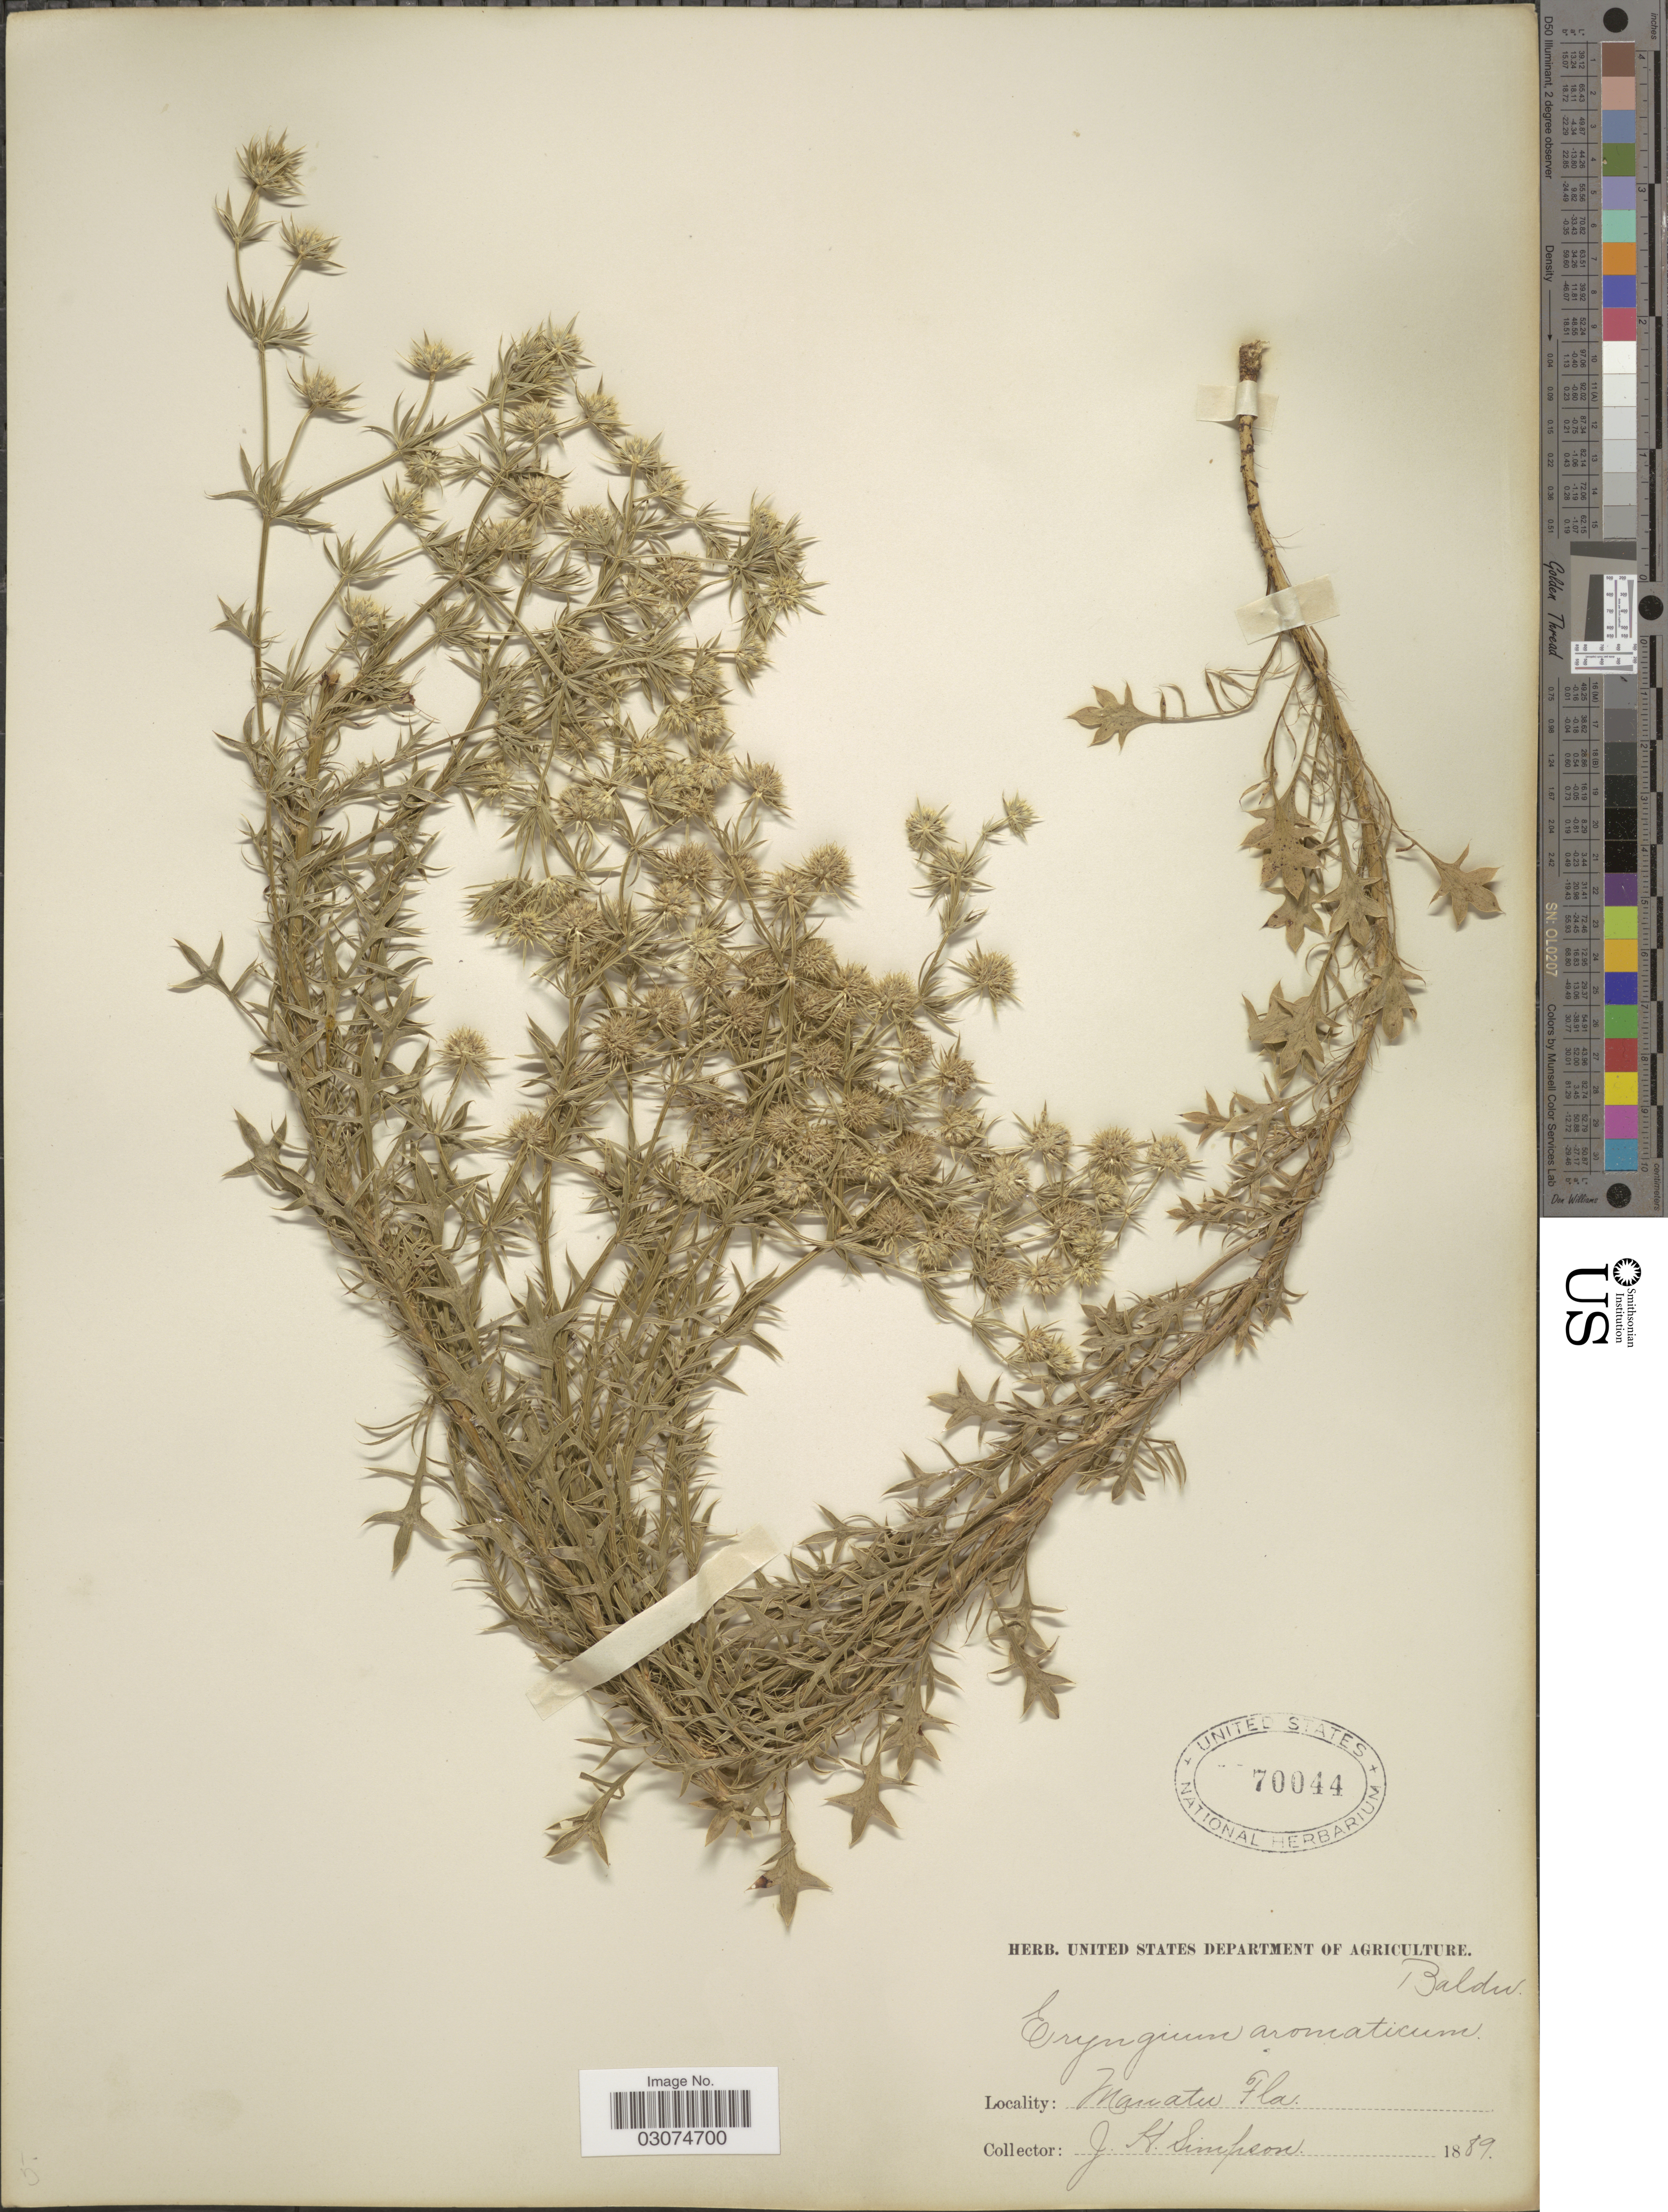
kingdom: Plantae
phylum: Tracheophyta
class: Magnoliopsida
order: Apiales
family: Apiaceae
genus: Eryngium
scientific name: Eryngium aromaticum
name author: Baldwin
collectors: J. H. Simpson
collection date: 1889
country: United States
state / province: Florida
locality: Manatee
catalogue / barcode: US 70044